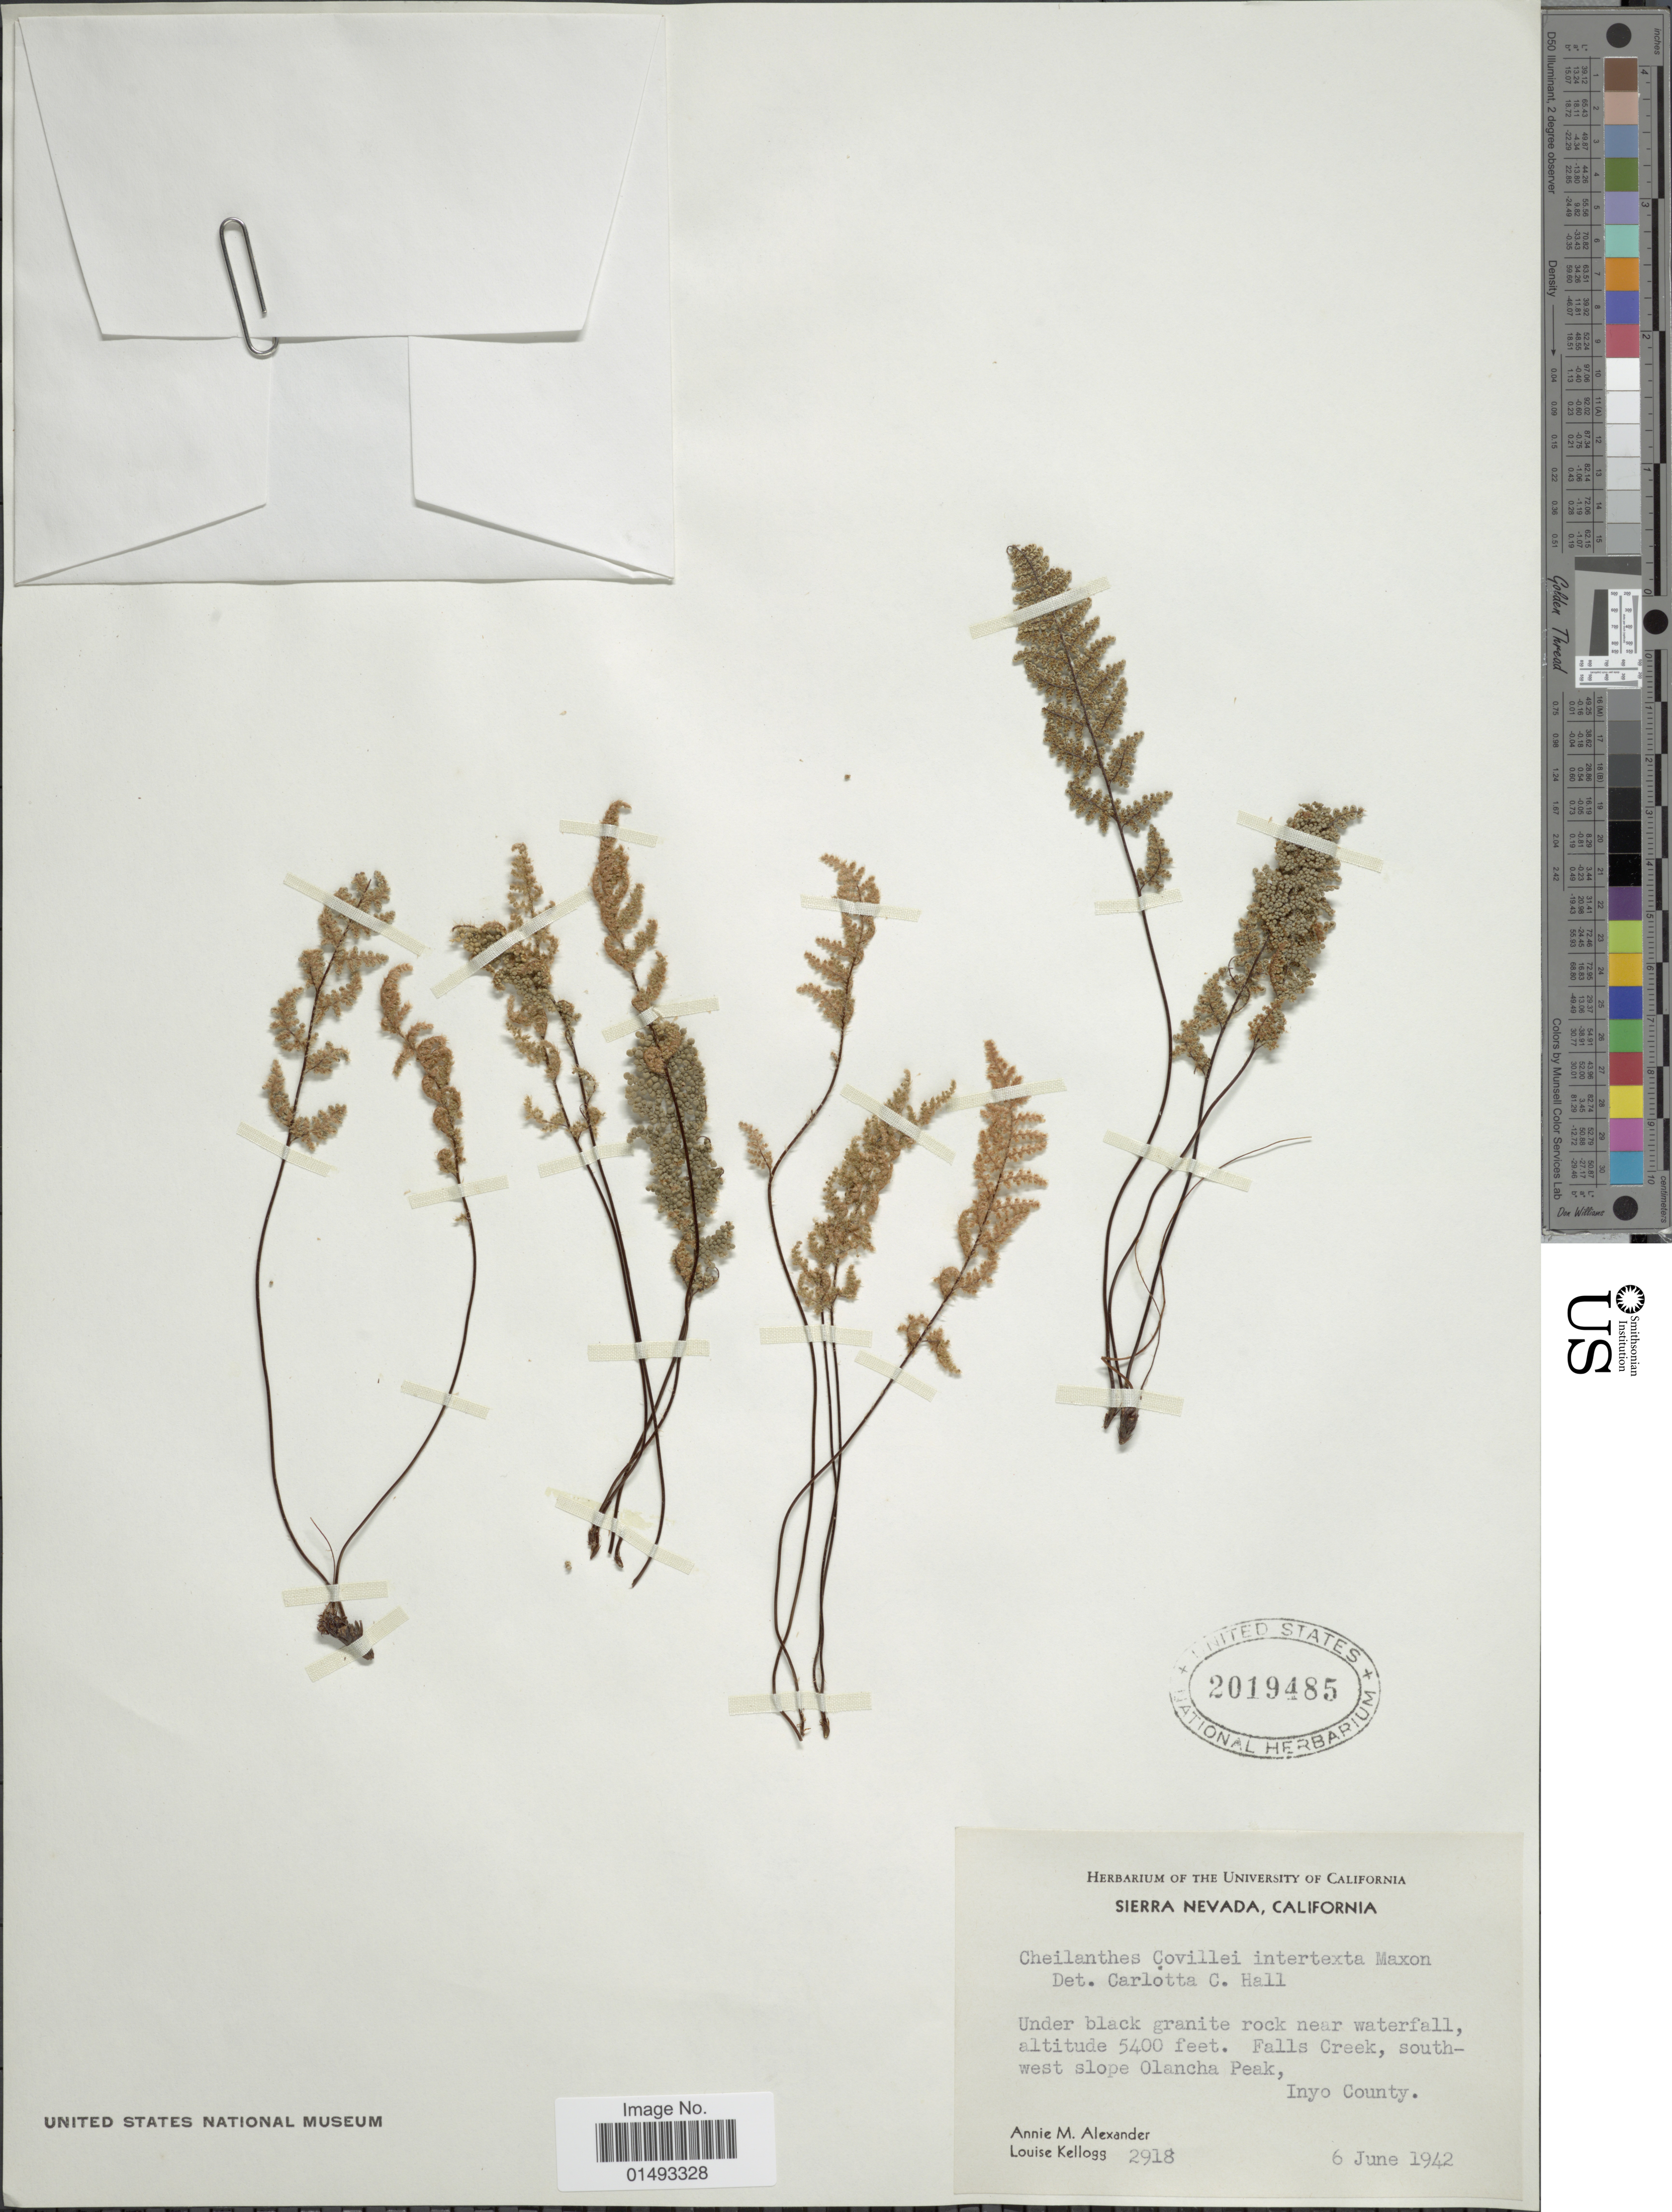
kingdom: Plantae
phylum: Tracheophyta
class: Polypodiopsida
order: Polypodiales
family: Pteridaceae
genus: Myriopteris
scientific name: Myriopteris intertexta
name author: (Maxon) Grusz & Windham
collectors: A. M. Alexander & L. Kellogg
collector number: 2918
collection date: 1942-06-06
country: United States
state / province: California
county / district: Inyo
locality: Sierra Nevada, Under granite rock near Wtaerfall, Falls Creek, south-west slope Olancha Peak, Inyo County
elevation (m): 1646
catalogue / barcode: US 2019485